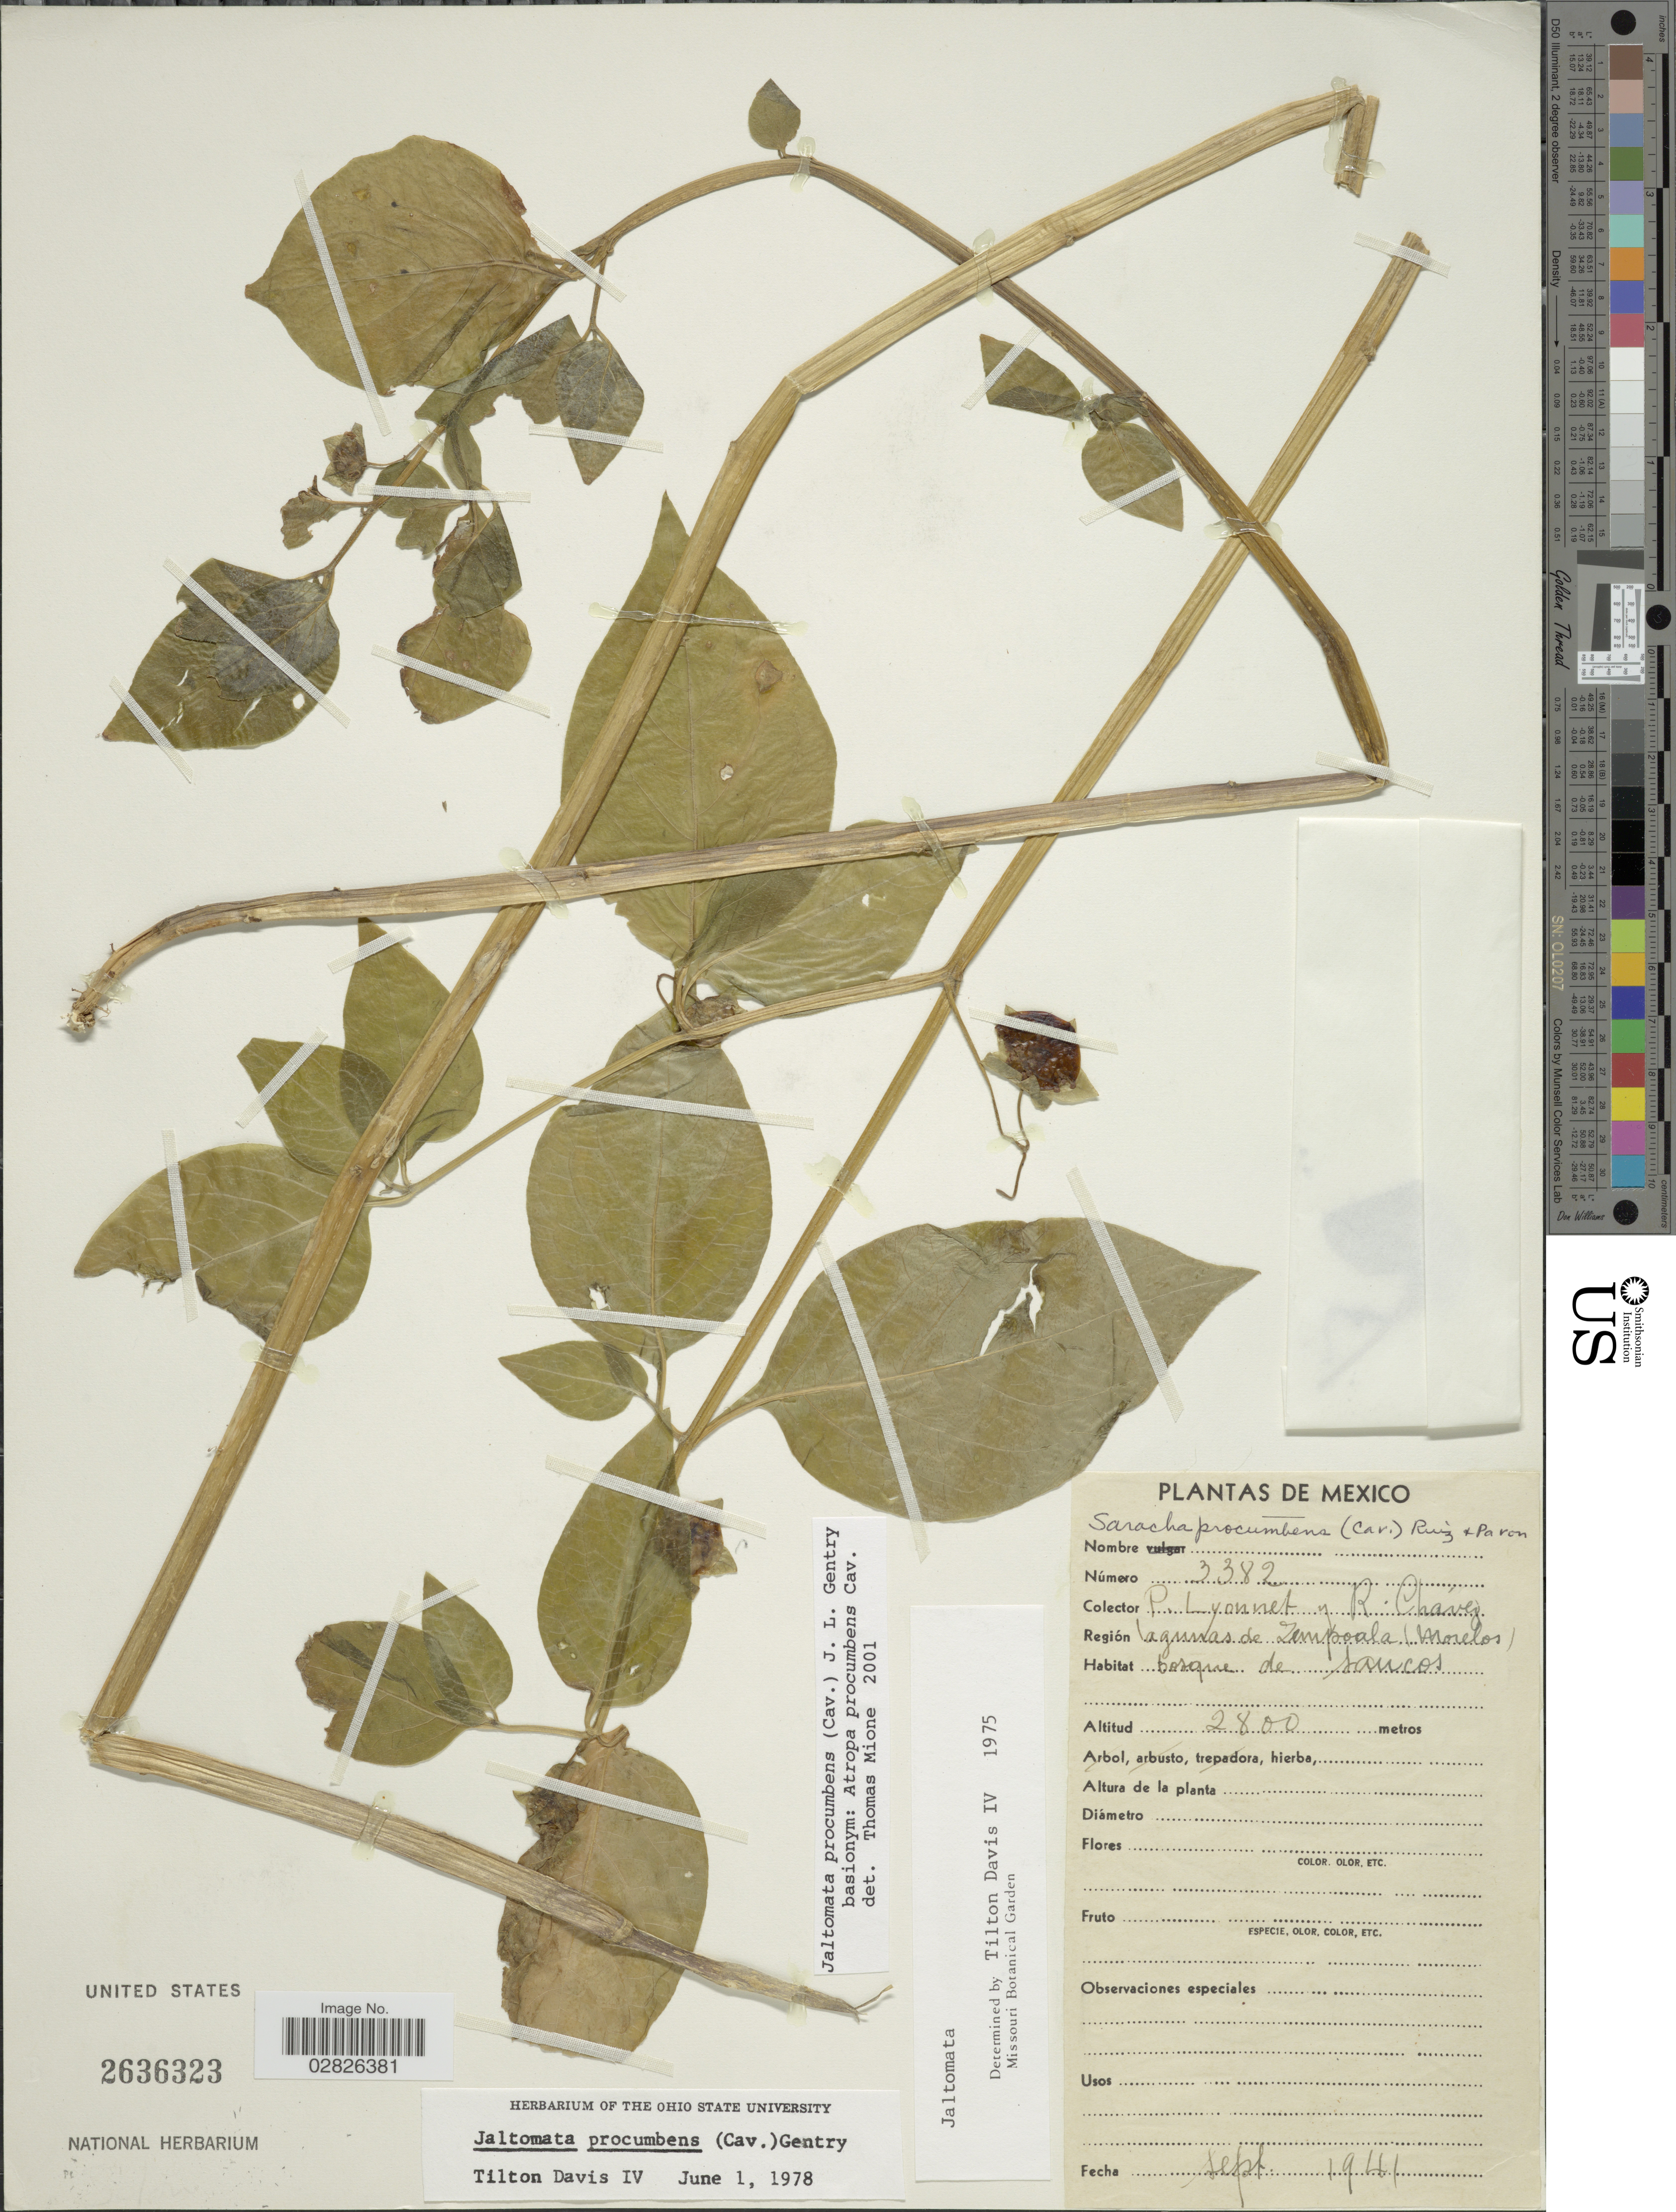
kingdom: Plantae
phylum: Tracheophyta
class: Magnoliopsida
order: Solanales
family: Solanaceae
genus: Jaltomata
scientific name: Jaltomata procumbens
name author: (Cav.) J.L. Gentry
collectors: P. Lyonnet & R. Chávez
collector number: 3382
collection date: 1941-09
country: Mexico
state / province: Morelos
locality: Región Lagunas de Zempoala (Morelos).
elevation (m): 2800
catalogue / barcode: US 2636323